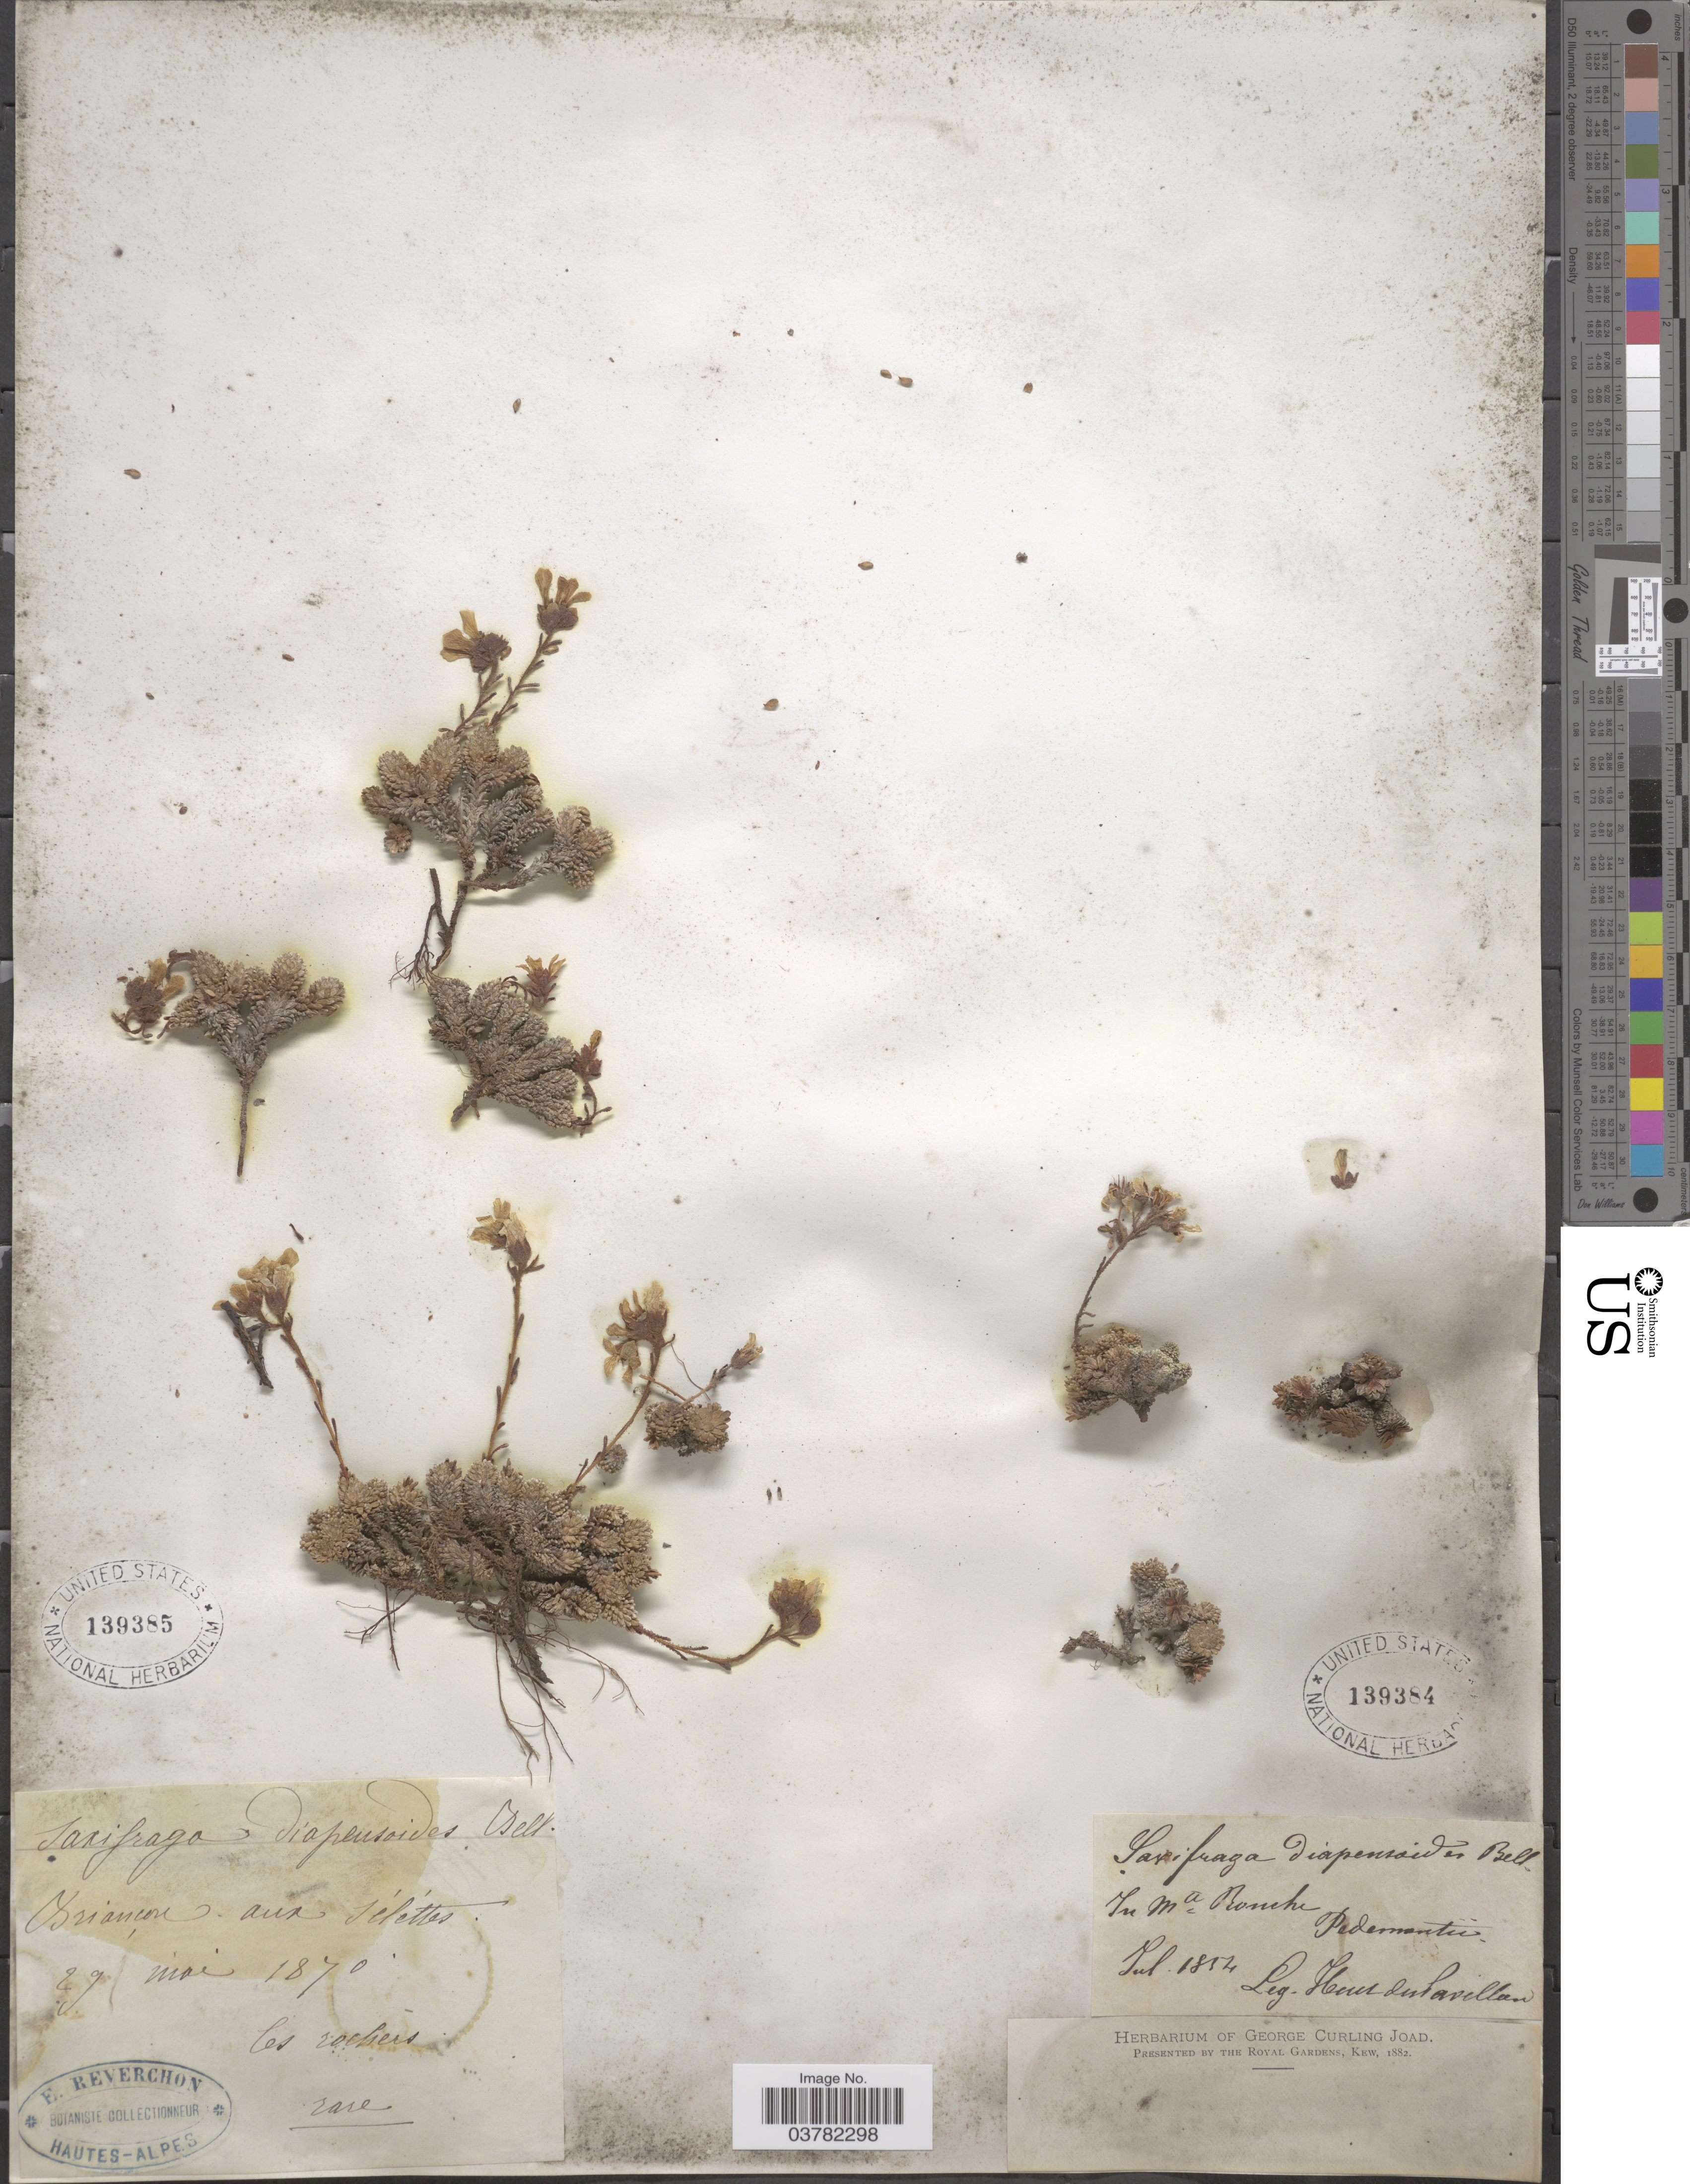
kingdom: Plantae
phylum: Tracheophyta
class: Magnoliopsida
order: Saxifragales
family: Saxifragaceae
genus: Saxifraga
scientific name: Saxifraga diapensioides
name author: Bellardi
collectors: E. Reverchon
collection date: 1870-05-29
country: France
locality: Briançon aux Séléttes. Les rochers.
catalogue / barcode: US 139385